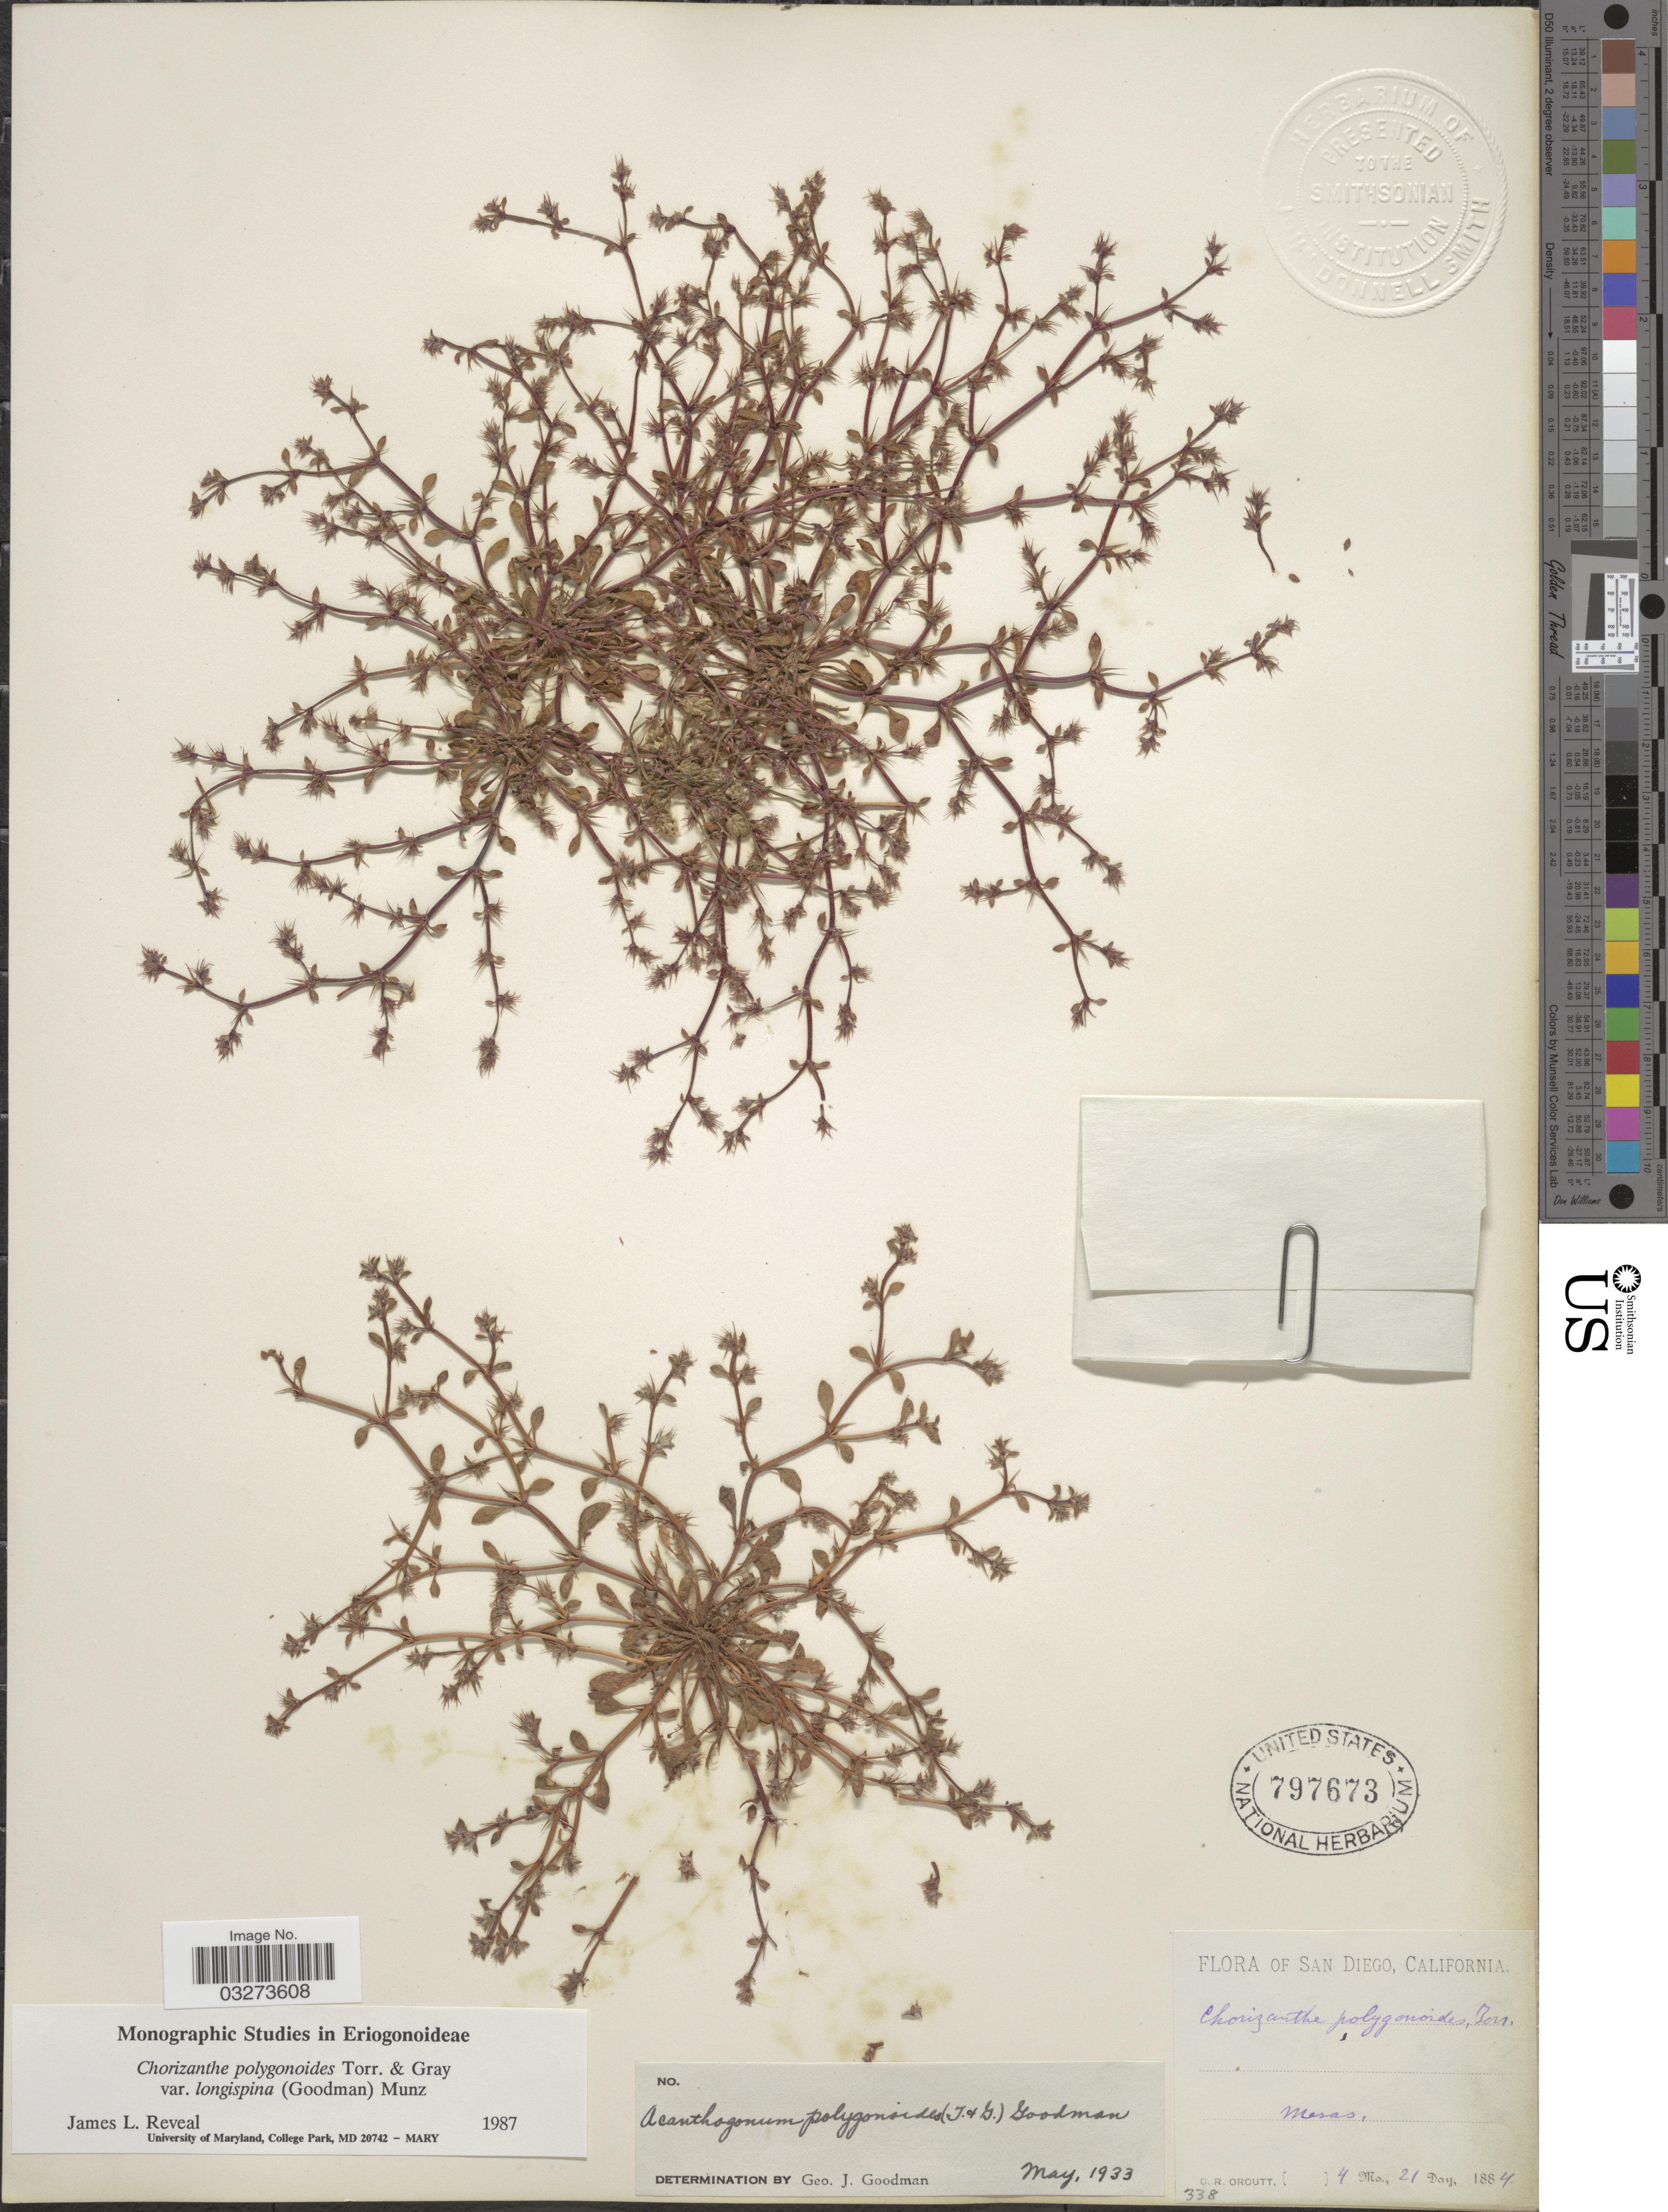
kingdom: Plantae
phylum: Tracheophyta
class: Magnoliopsida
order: Caryophyllales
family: Polygonaceae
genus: Chorizanthe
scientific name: Chorizanthe polygonoides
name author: Torr. & A. Gray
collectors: C. R. Orcutt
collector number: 338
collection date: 1884-04-21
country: United States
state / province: California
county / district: San Diego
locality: San Diego, Mesas.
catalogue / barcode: US 797673